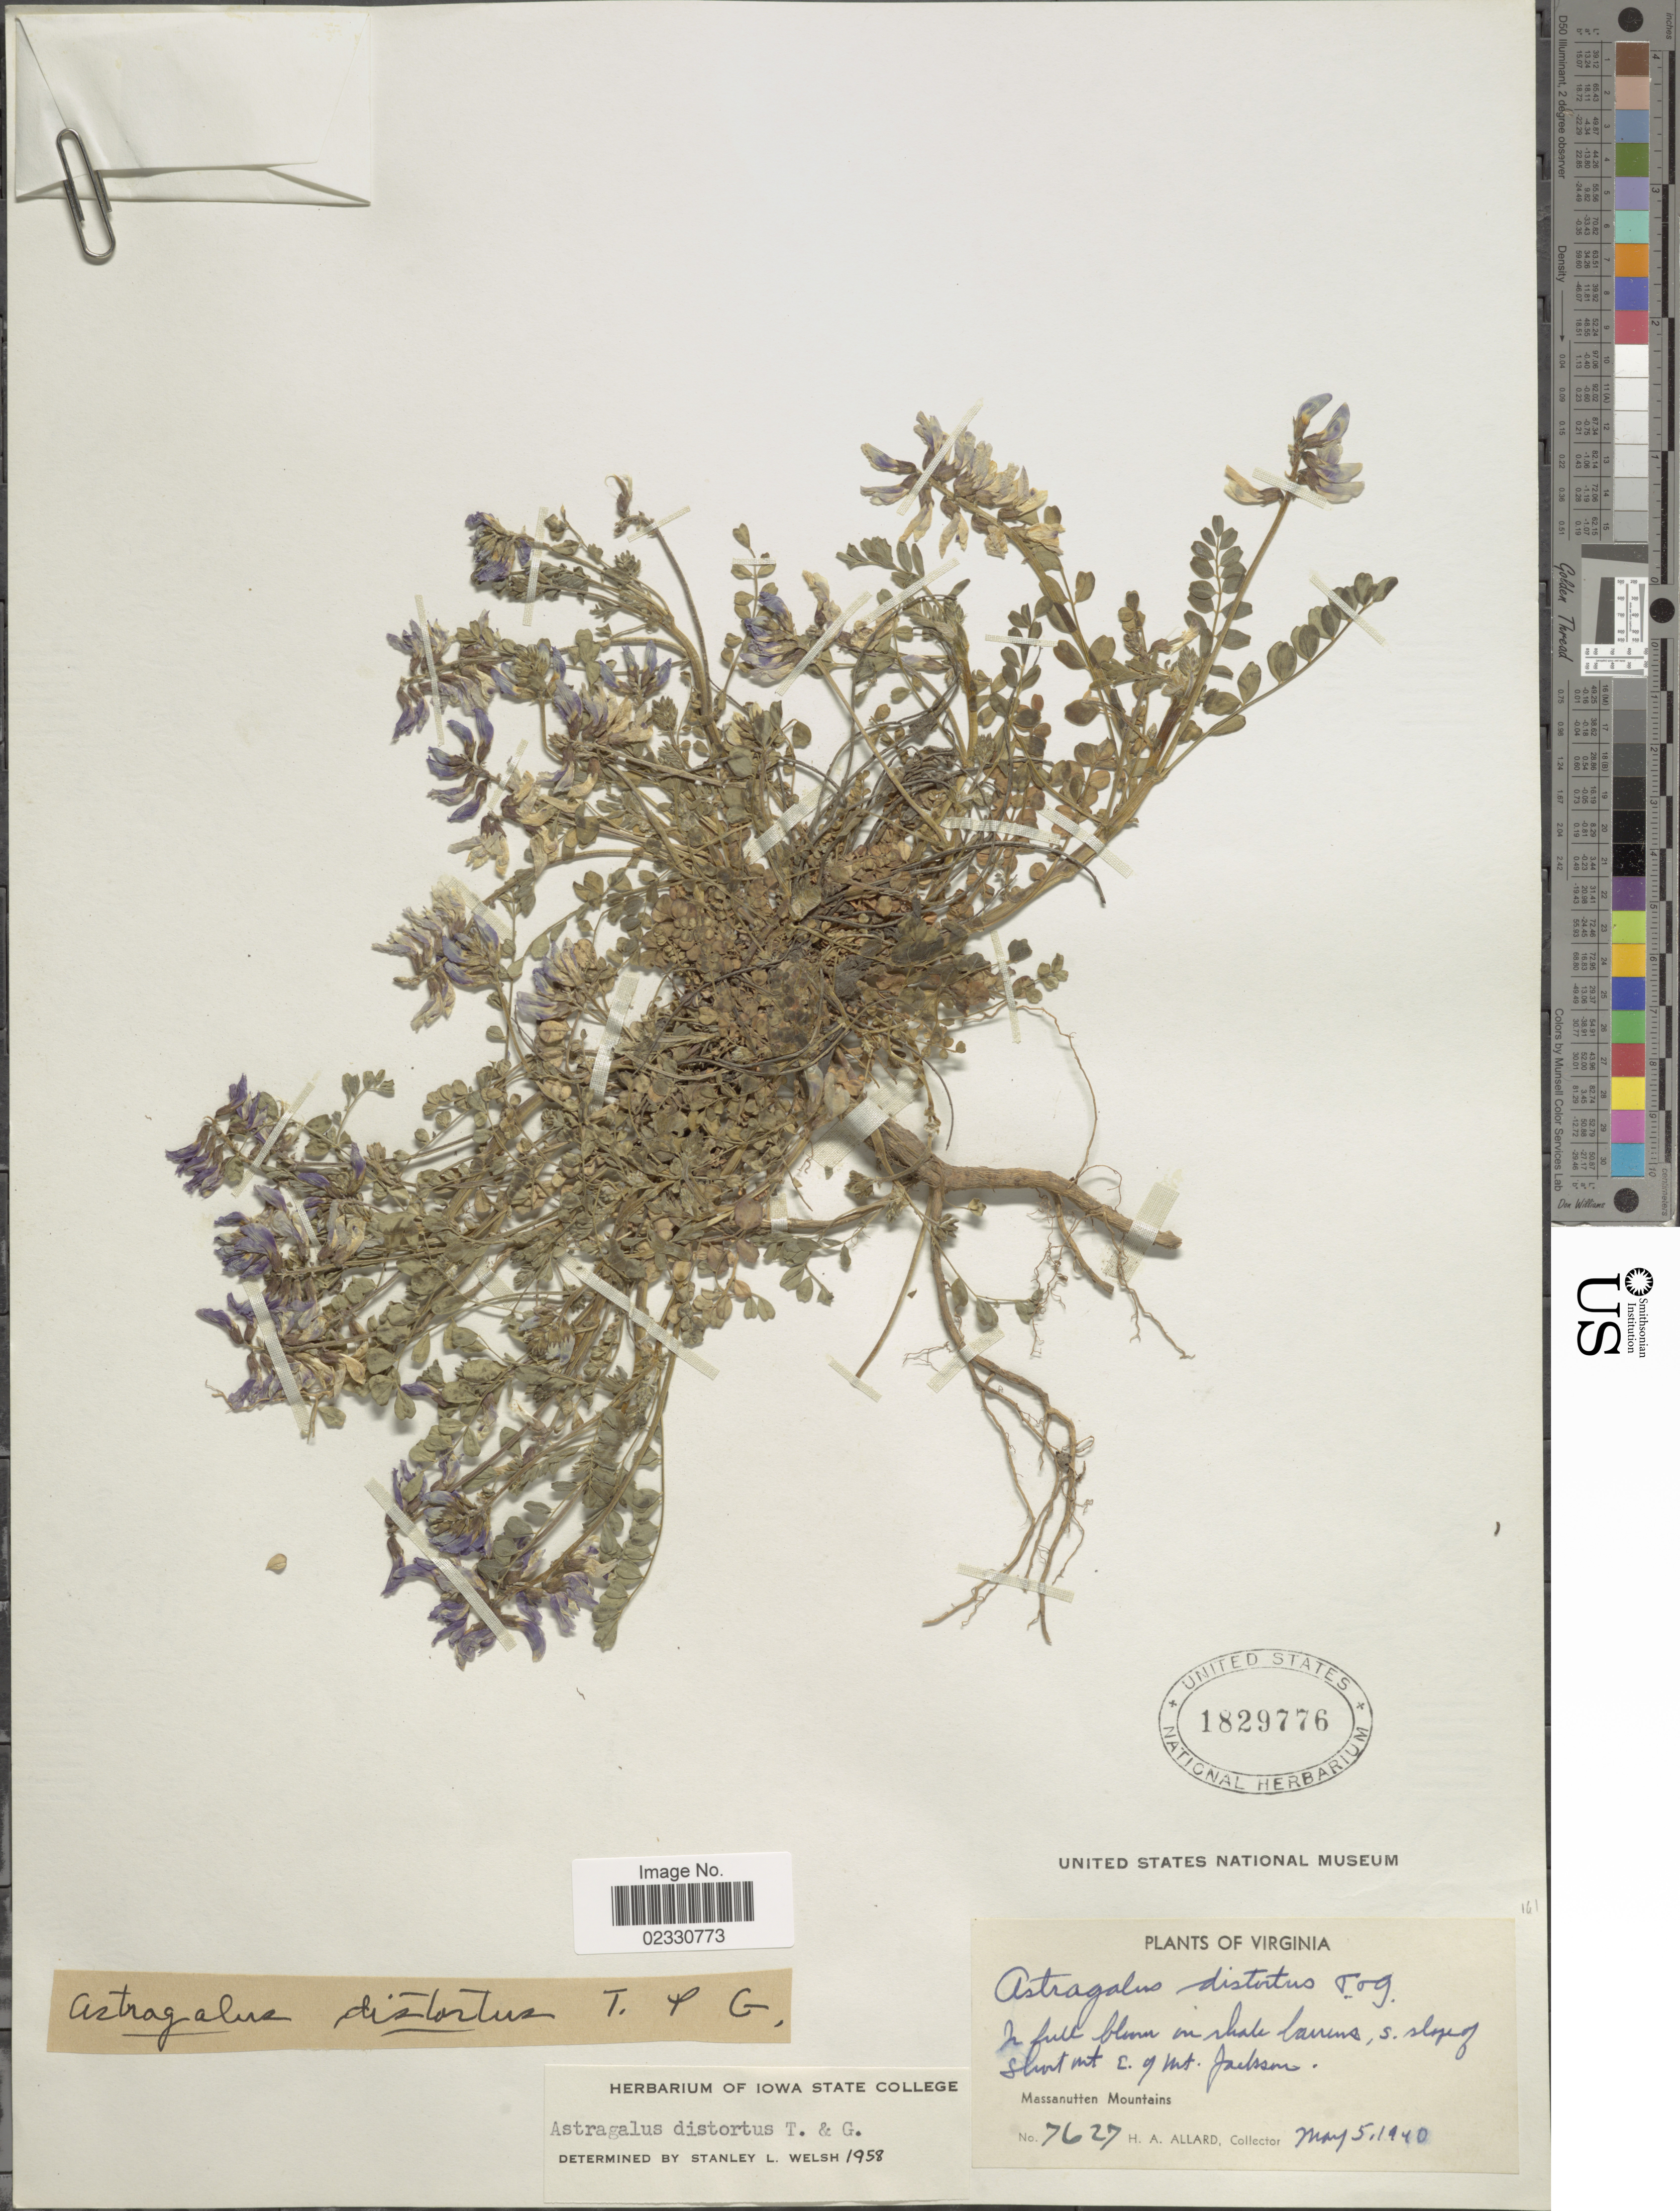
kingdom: Plantae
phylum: Tracheophyta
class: Magnoliopsida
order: Fabales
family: Fabaceae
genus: Astragalus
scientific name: Astragalus distortus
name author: Torr. & A. Gray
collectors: H. A. Allard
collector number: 7627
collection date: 1940-05-05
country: United States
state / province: Virginia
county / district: Shenandoah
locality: in shale barrens, S slope of Short Mt., E. of Mt. Jackson, Massanutten Mountains.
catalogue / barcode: US 1829776